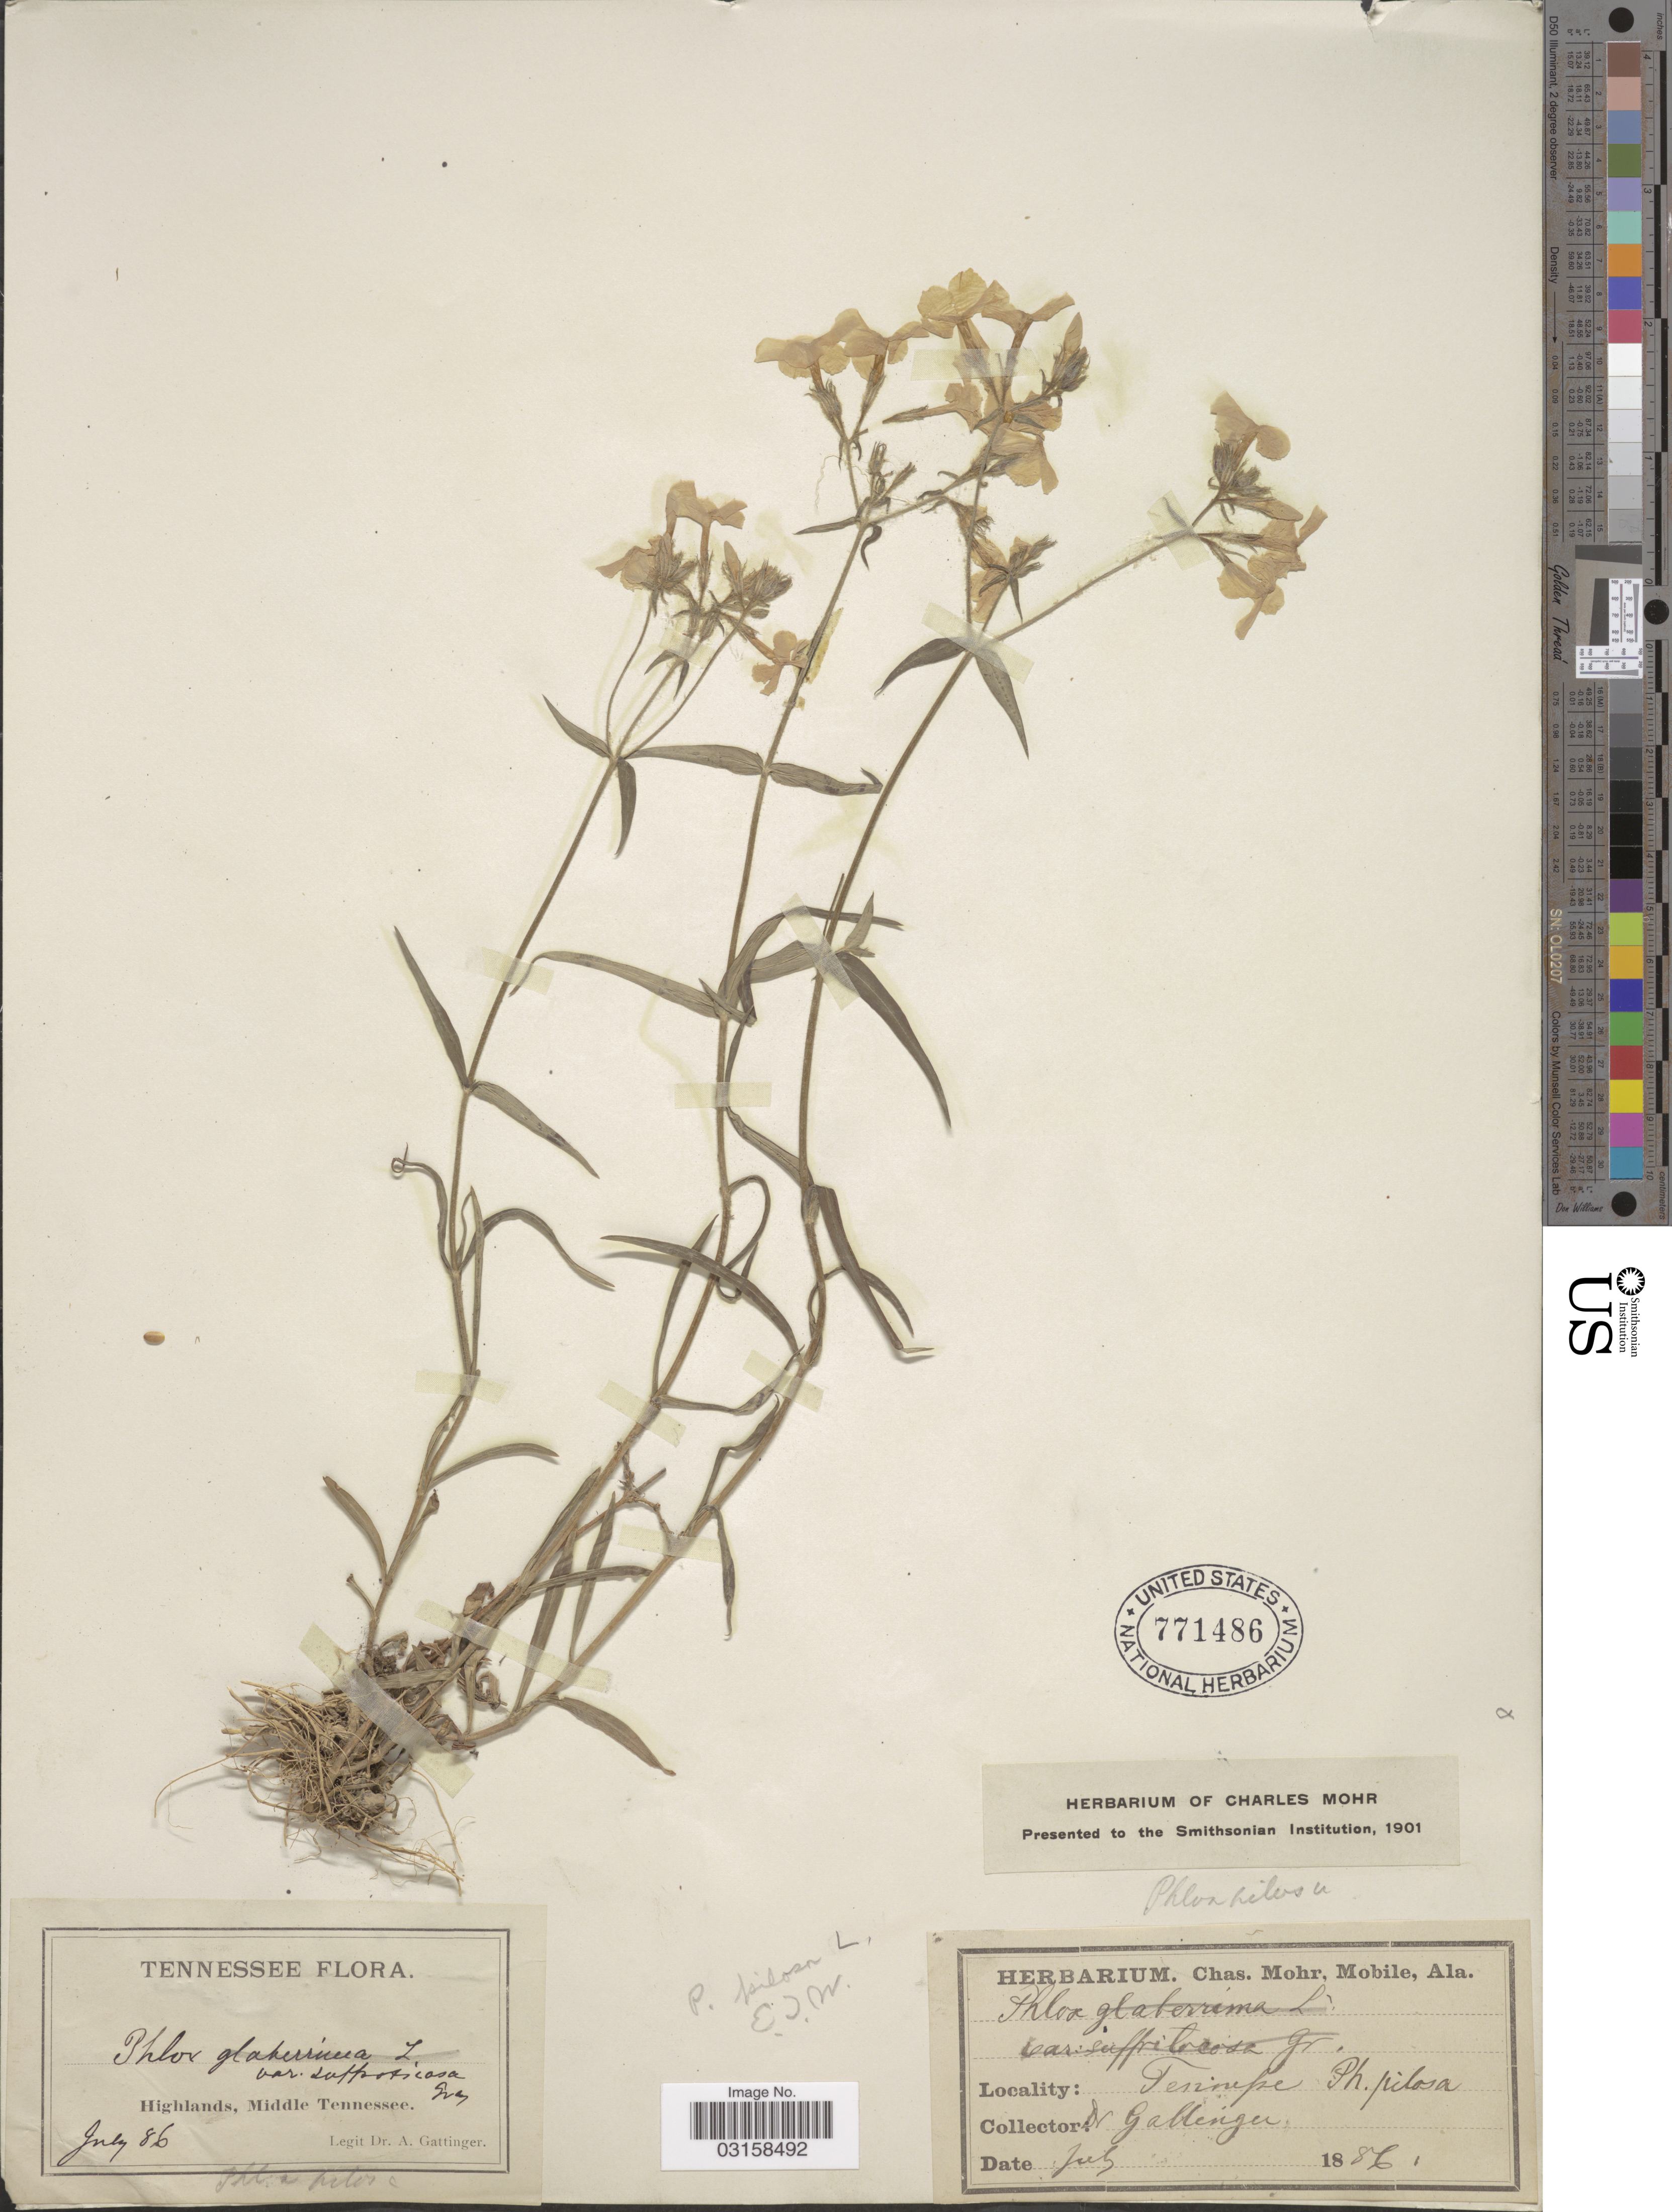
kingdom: Plantae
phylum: Tracheophyta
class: Magnoliopsida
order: Ericales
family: Polemoniaceae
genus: Phlox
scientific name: Phlox pilosa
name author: L.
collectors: A. Gattinger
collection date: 1886-07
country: United States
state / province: Tennessee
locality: Highlands, Middle Tennessee.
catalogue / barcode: US 771486